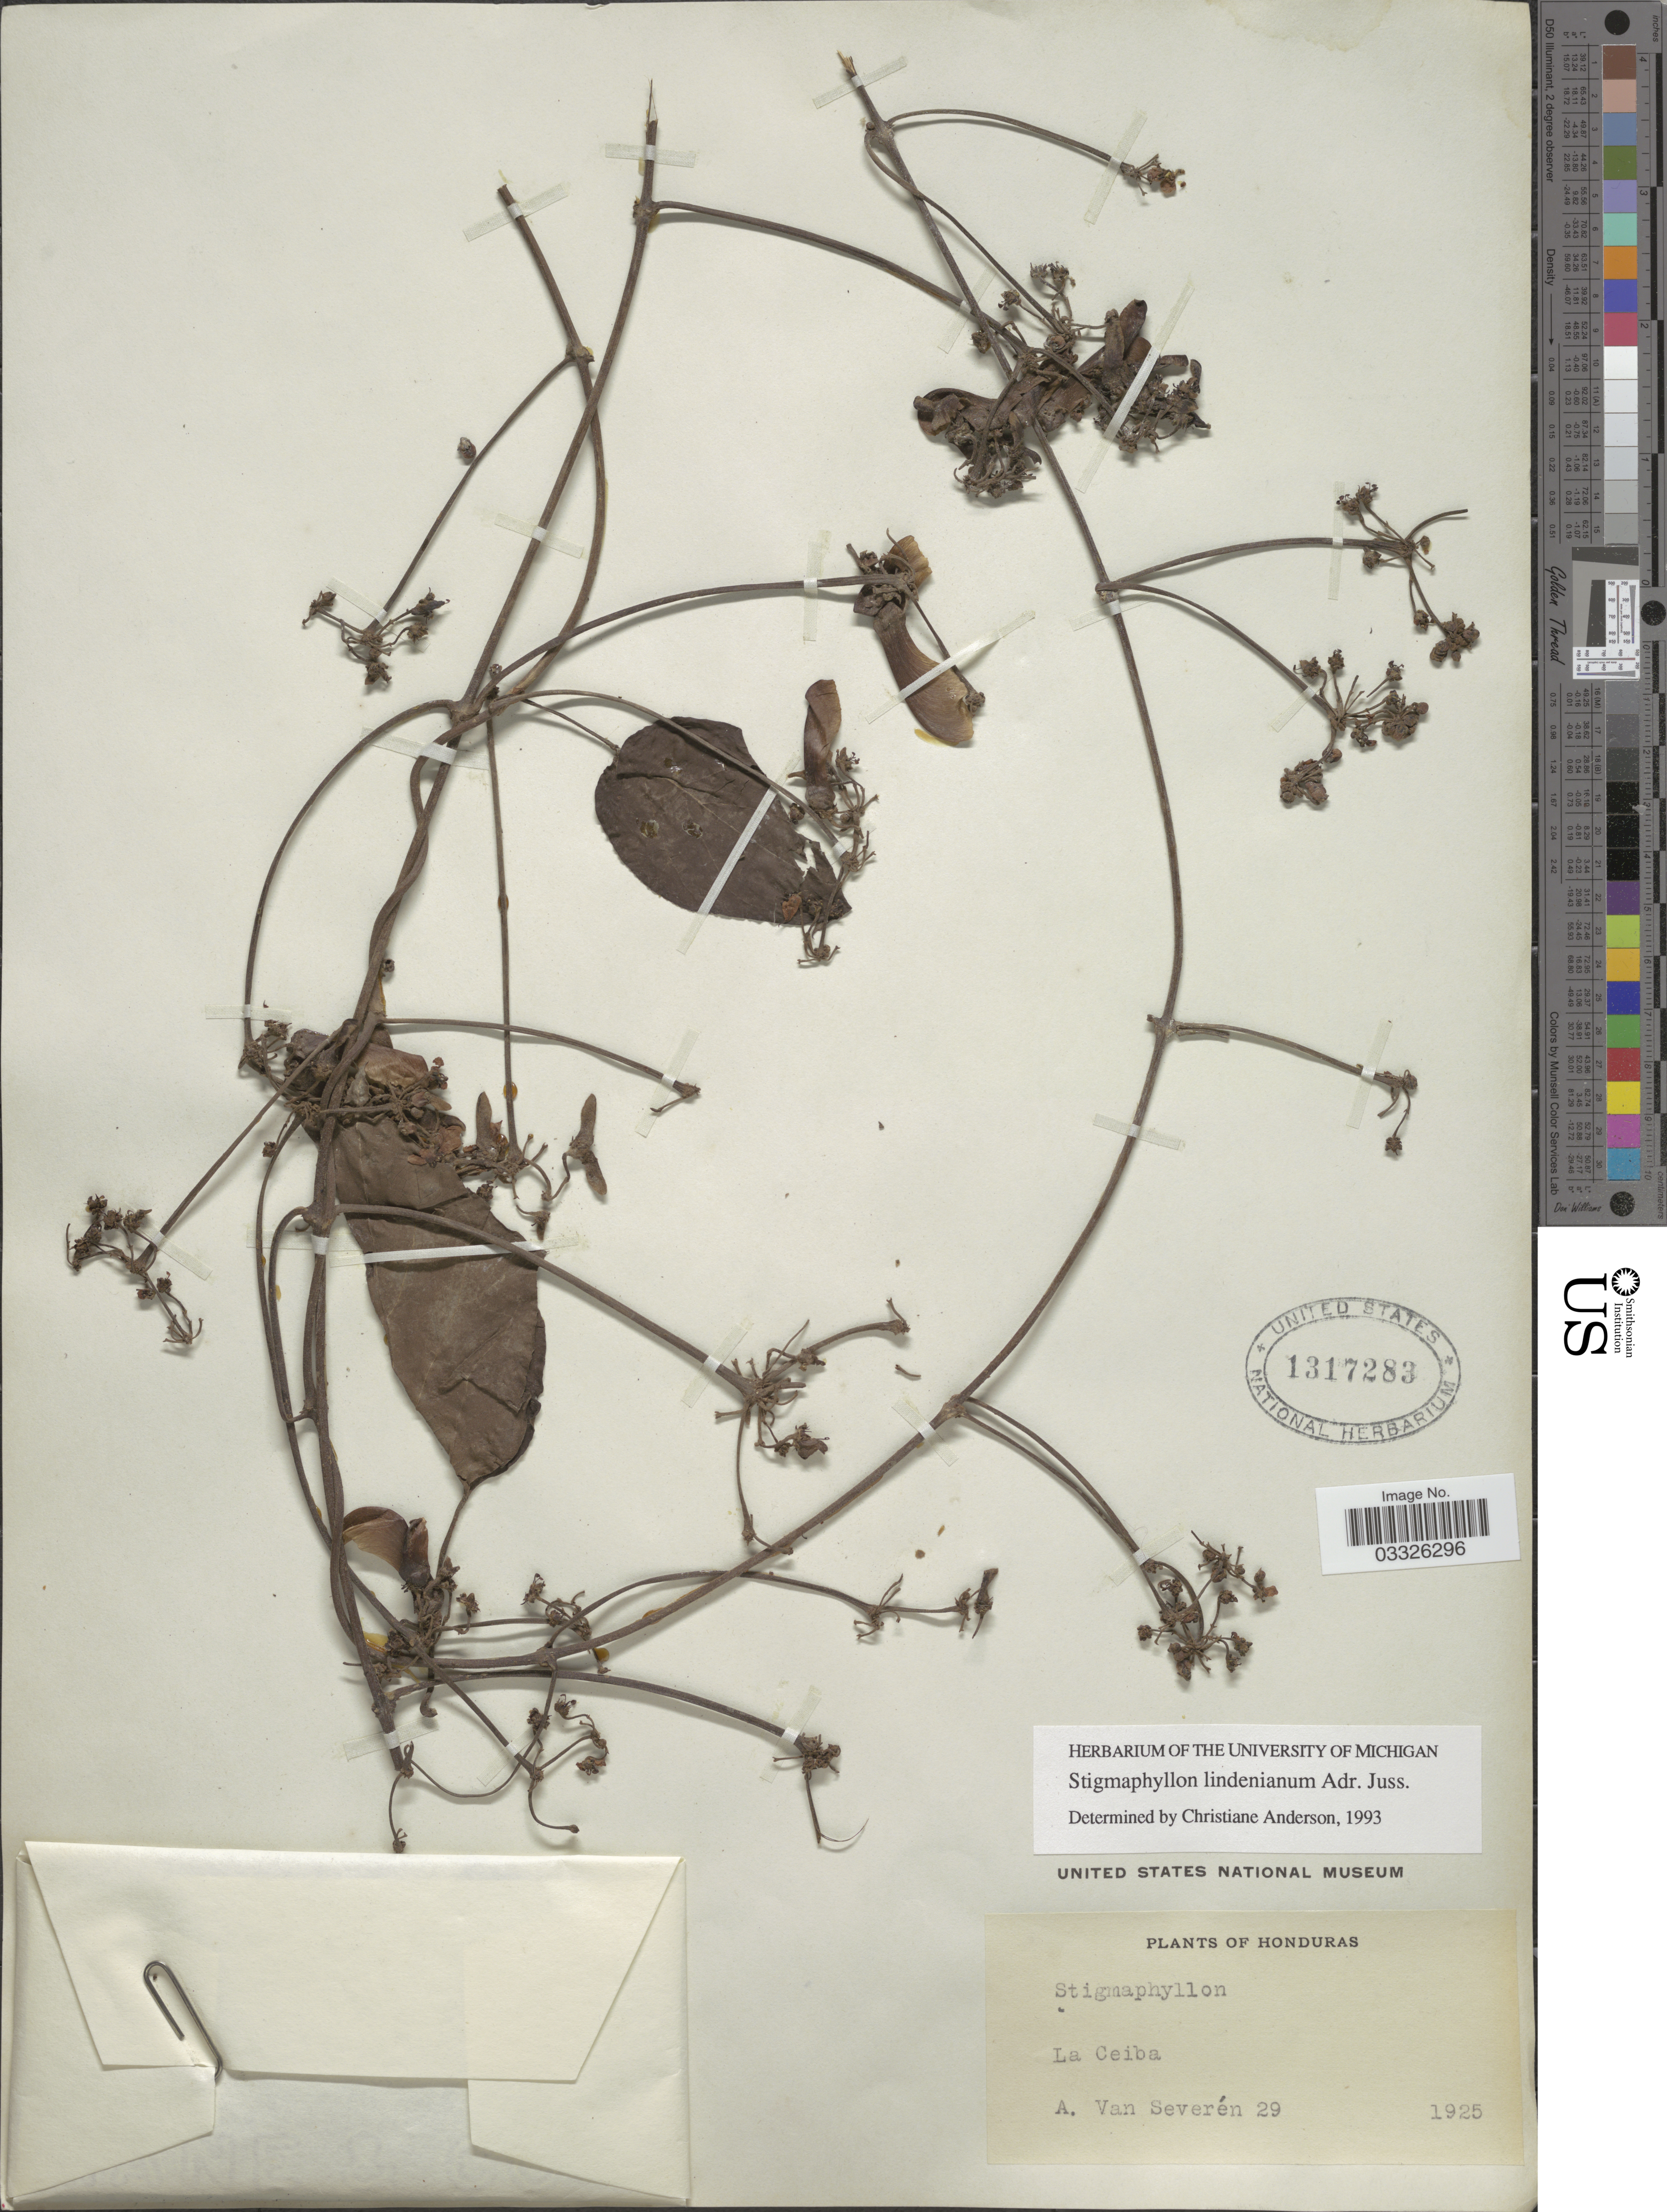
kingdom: Plantae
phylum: Tracheophyta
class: Magnoliopsida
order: Malpighiales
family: Malpighiaceae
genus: Stigmaphyllon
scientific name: Stigmaphyllon lindenianum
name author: A. Juss.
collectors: A. Van Severen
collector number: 29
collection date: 1925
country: Honduras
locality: La Ceiba.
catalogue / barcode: US 1317283